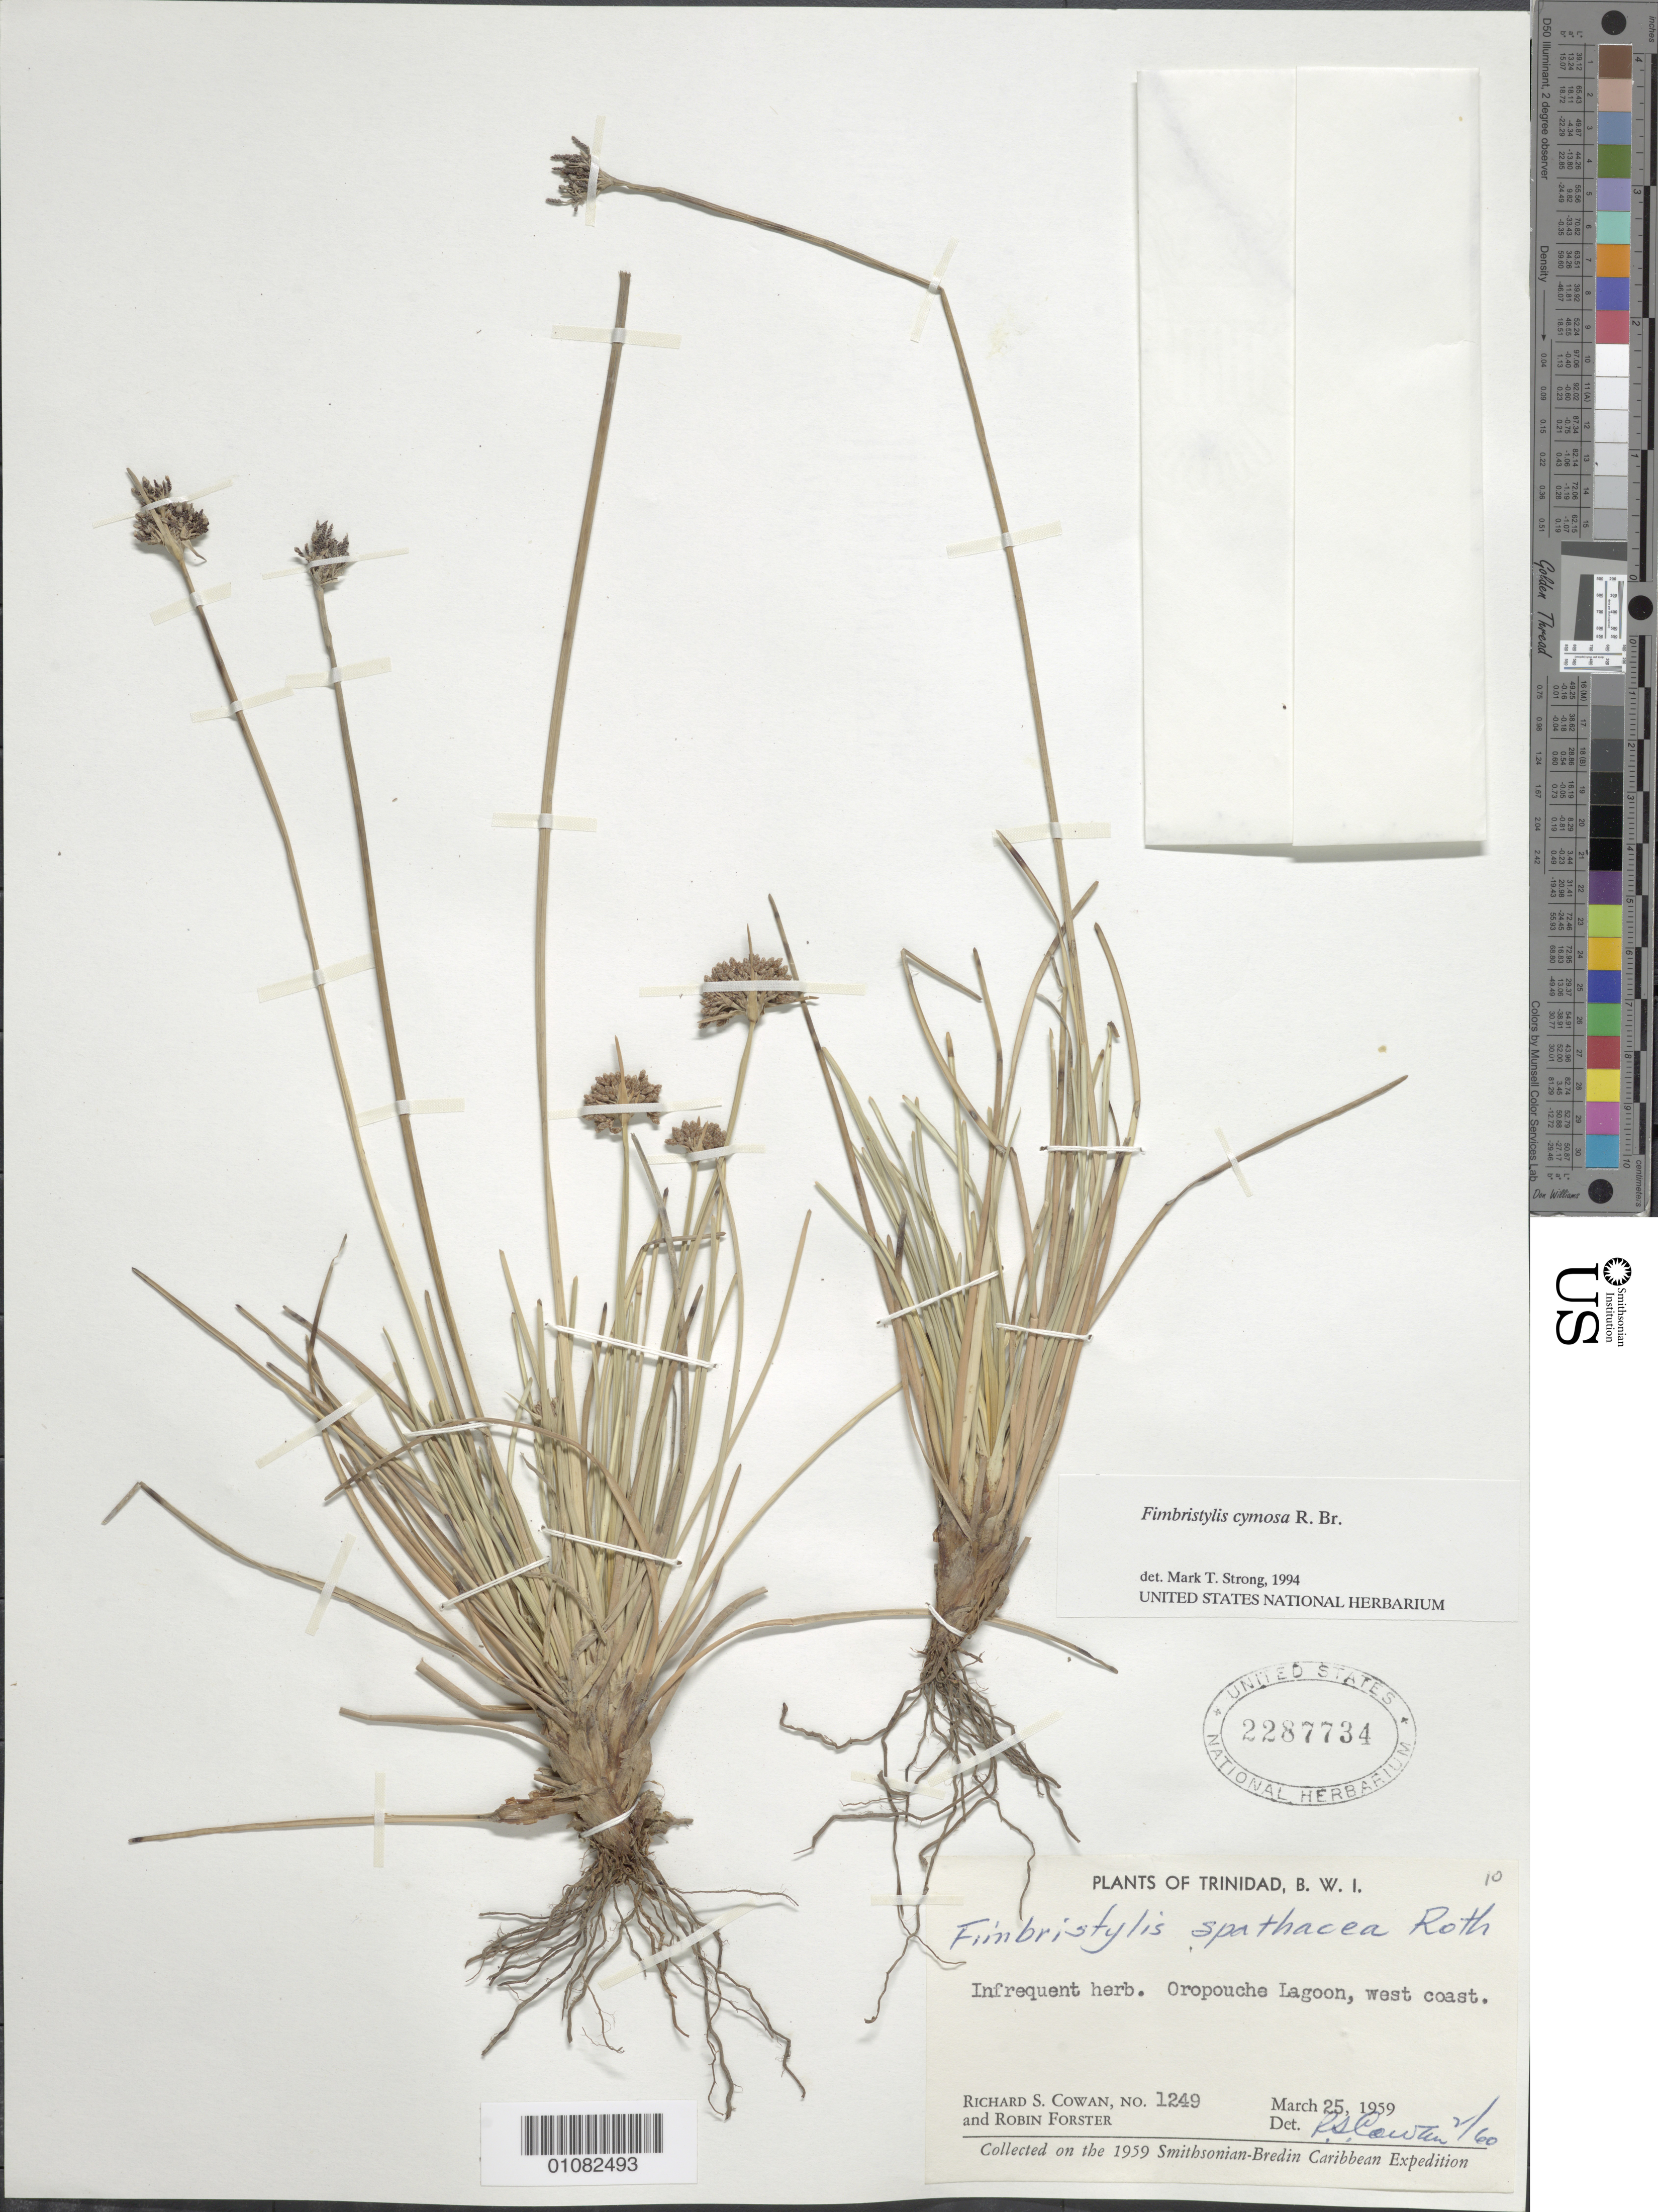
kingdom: Plantae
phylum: Tracheophyta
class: Liliopsida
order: Poales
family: Cyperaceae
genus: Fimbristylis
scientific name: Fimbristylis cymosa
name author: R. Br.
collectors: R. S. Cowan & R. Forster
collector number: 1249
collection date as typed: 25 Mar 1959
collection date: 1959-03-25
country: Trinidad and Tobago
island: Trinidad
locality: Oropuche Lagoon, W coast.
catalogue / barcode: US 2287734